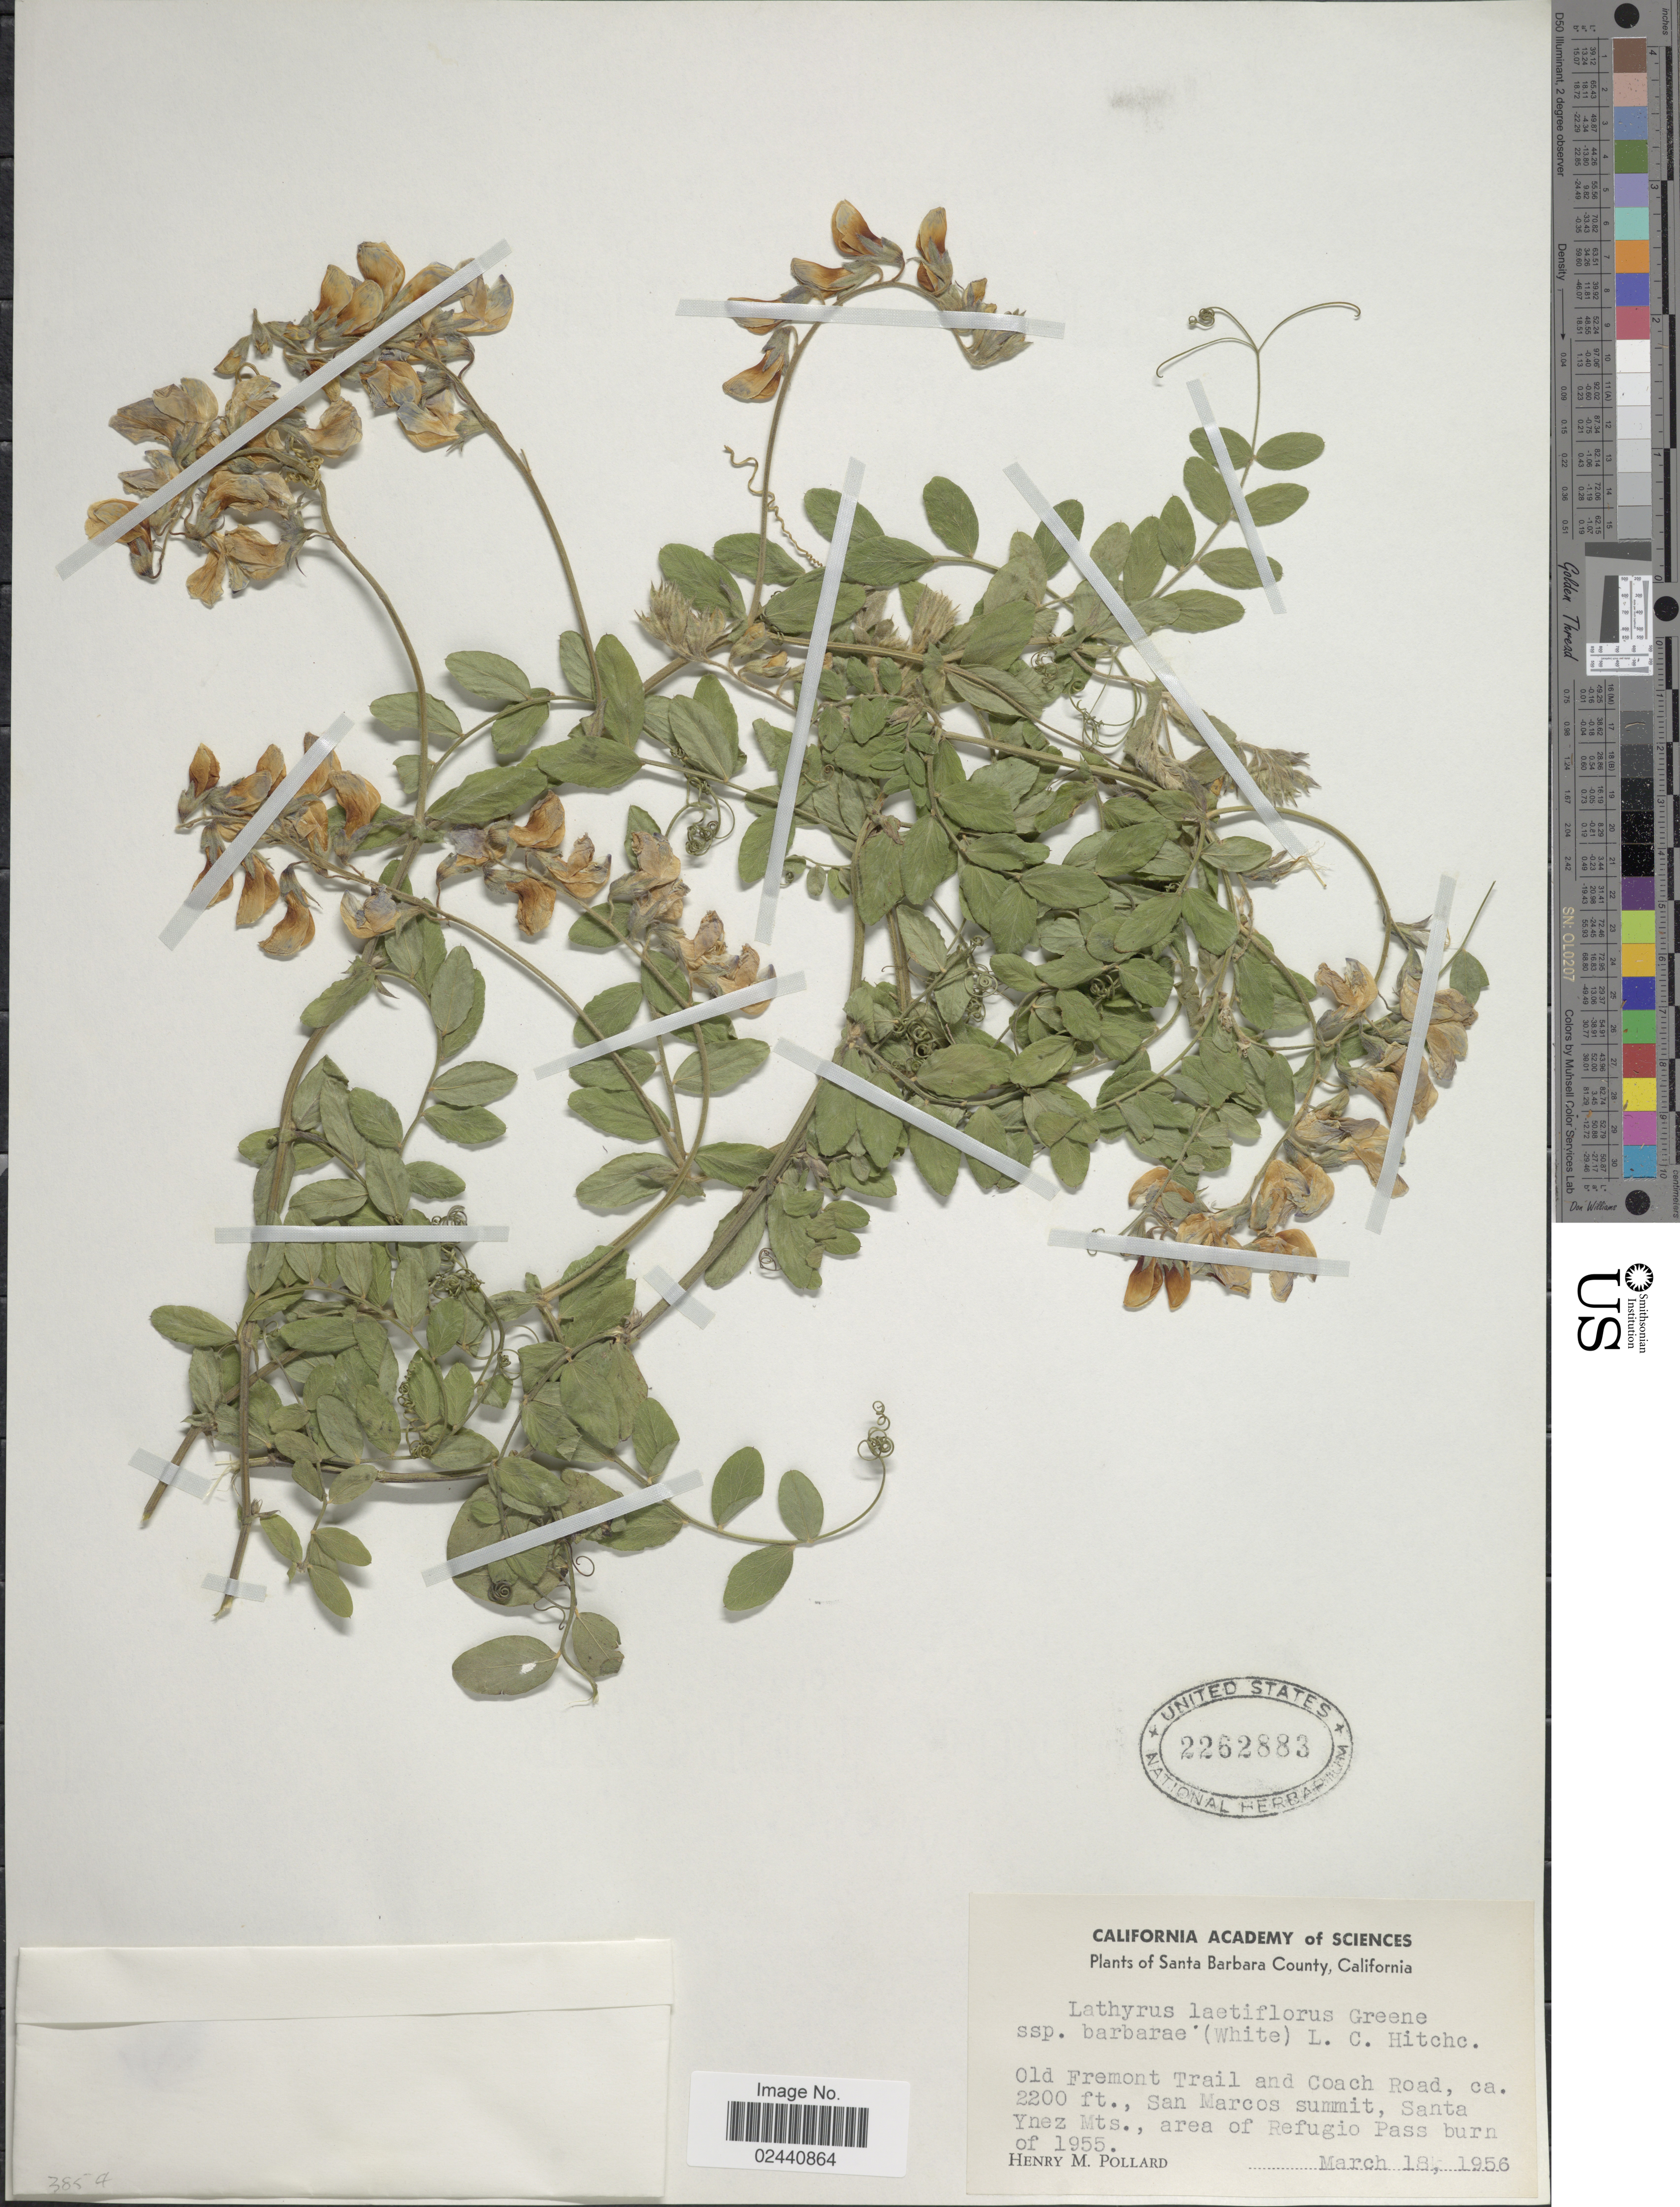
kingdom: Plantae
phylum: Tracheophyta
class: Magnoliopsida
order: Fabales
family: Fabaceae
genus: Lathyrus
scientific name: Lathyrus laetiflorus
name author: Greene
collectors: H. M. Pollard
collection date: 1956-03-18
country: United States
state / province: California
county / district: Santa Barbara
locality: Santa Barbara County, Old Fremont Trail and Coach Road, San Marcos summit, Santa Ynez Mts., area of Refugio Pass Burn of 1955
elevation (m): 671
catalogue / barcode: US 2262883